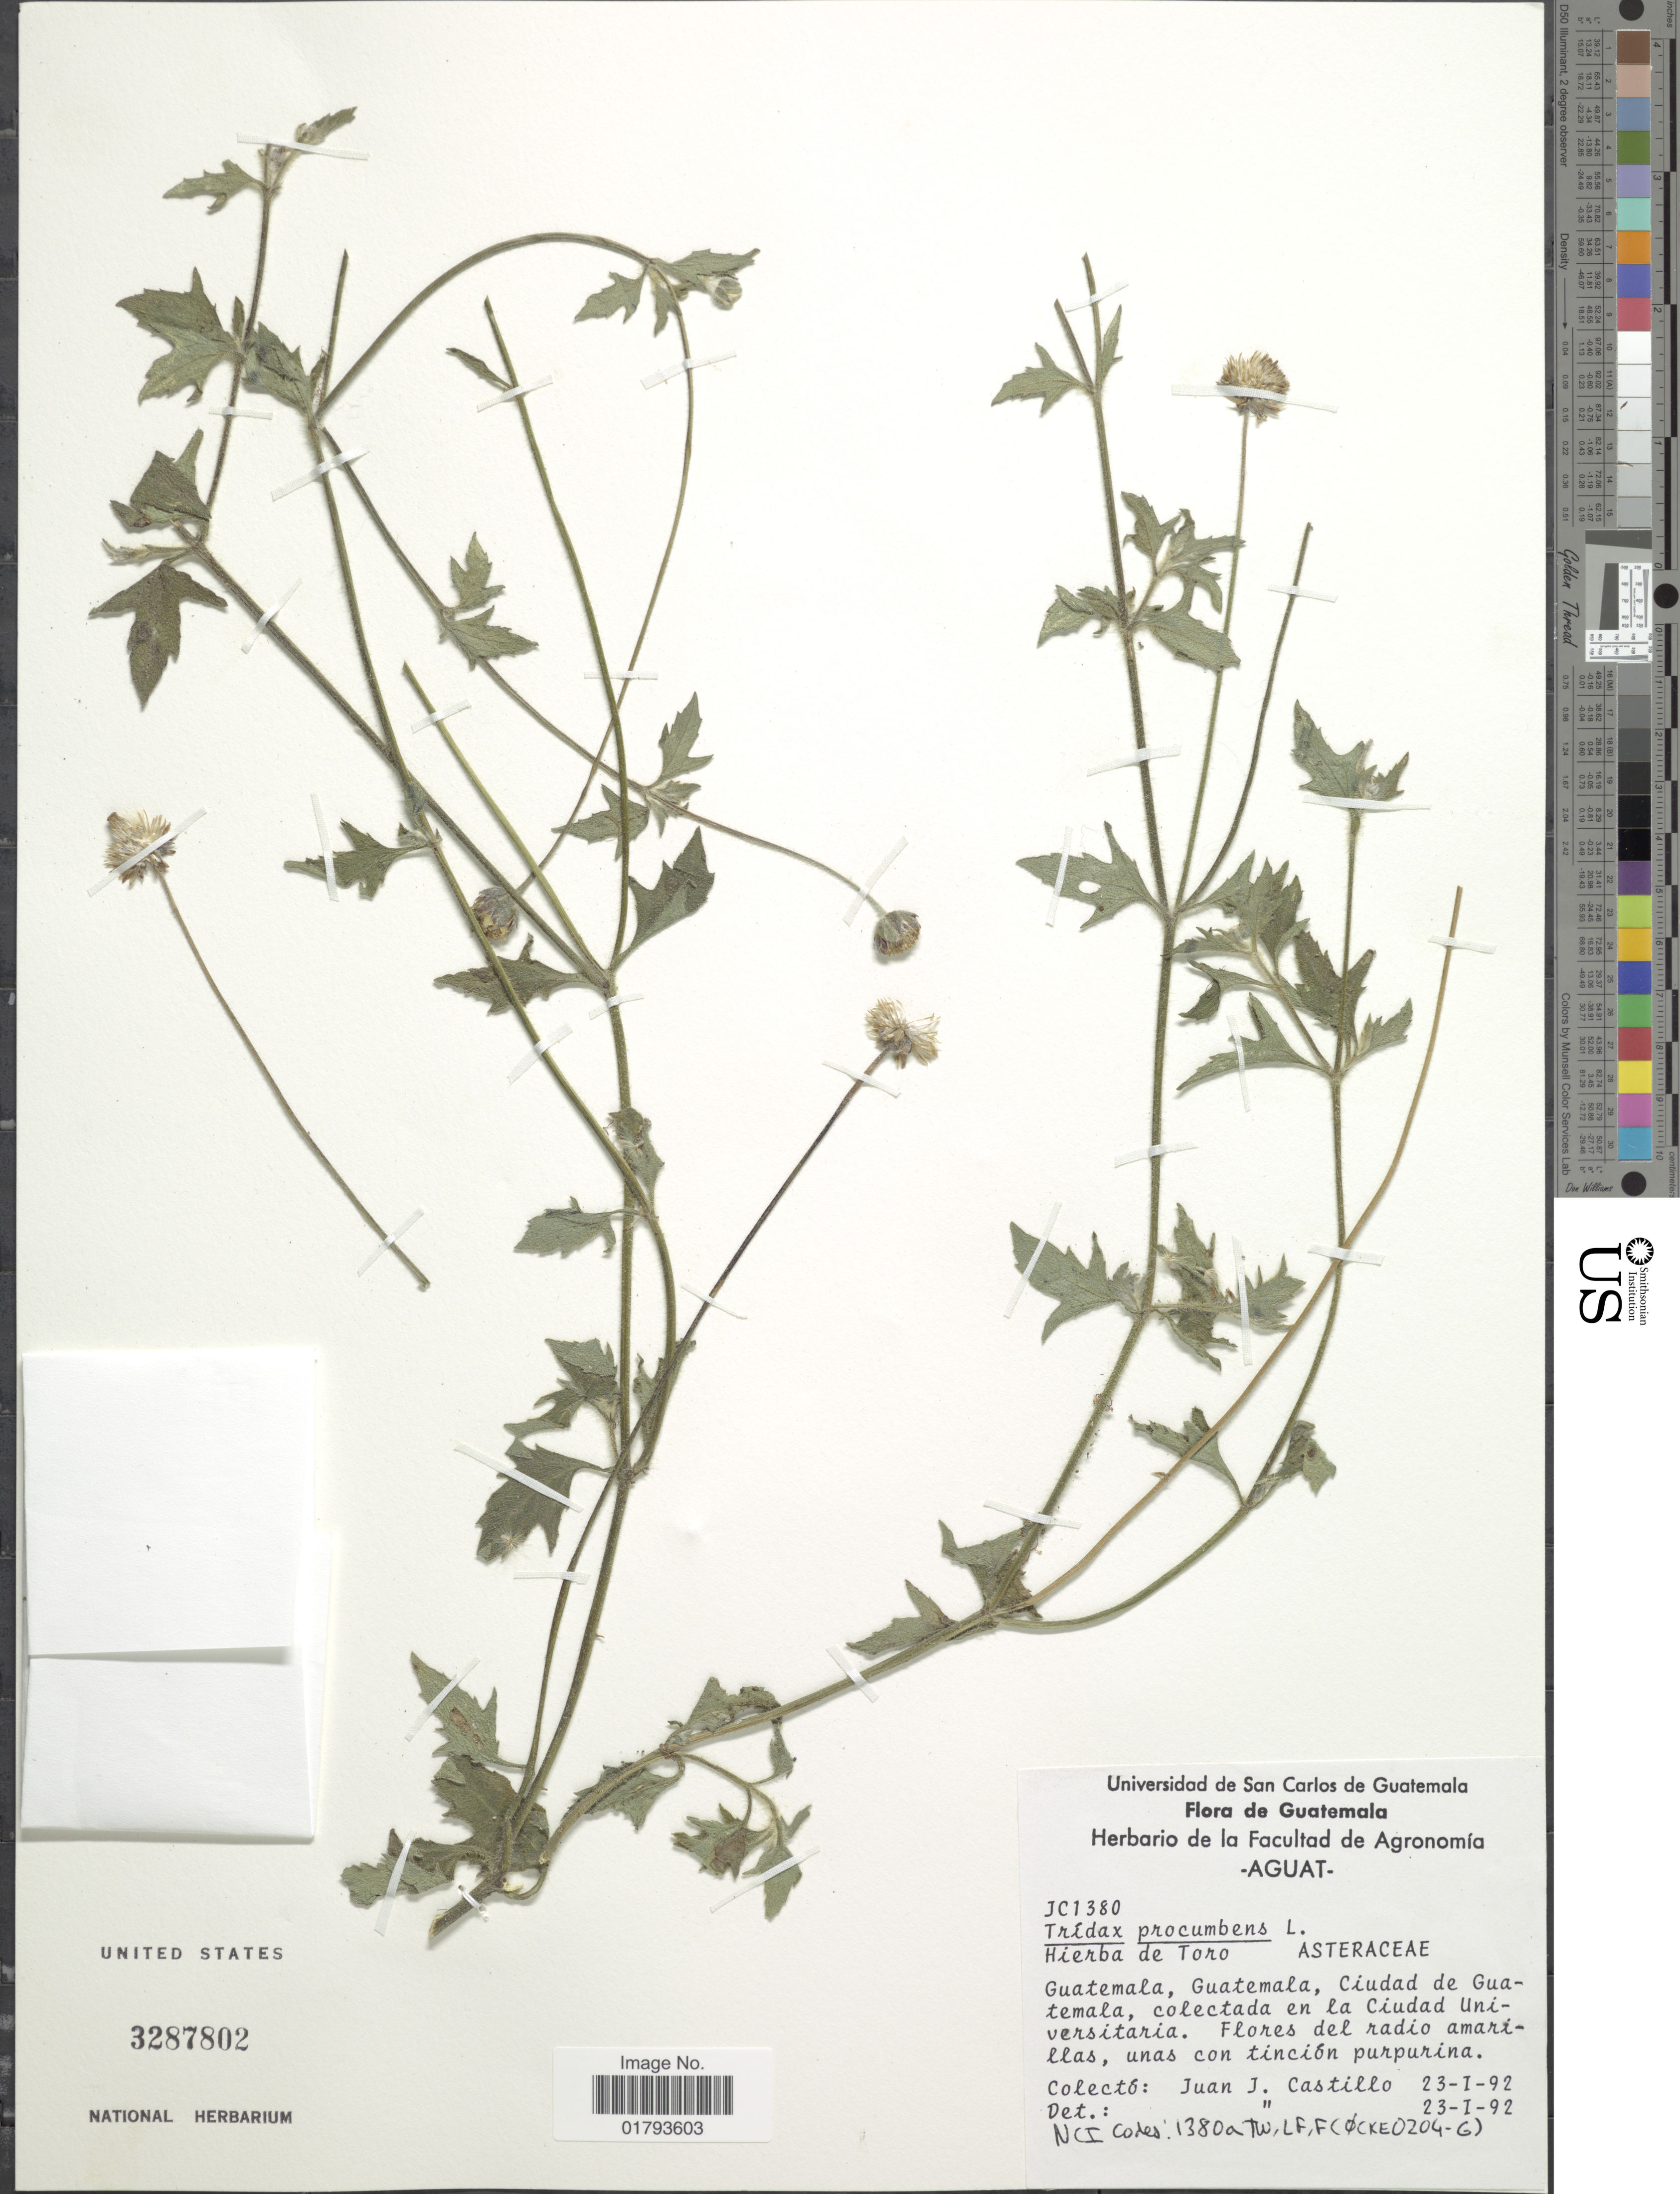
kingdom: Plantae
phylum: Tracheophyta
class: Magnoliopsida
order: Asterales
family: Asteraceae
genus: Tridax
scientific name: Tridax procumbens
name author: L.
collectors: J. Castillo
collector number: JC1380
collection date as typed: Transcribed d/m/y: 23/1/92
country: Guatemala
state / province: Guatemala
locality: Guatemala, Guatemala, Ciudad de Guatemala, colectada en la Ciudad Universitaria.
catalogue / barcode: US 3287802